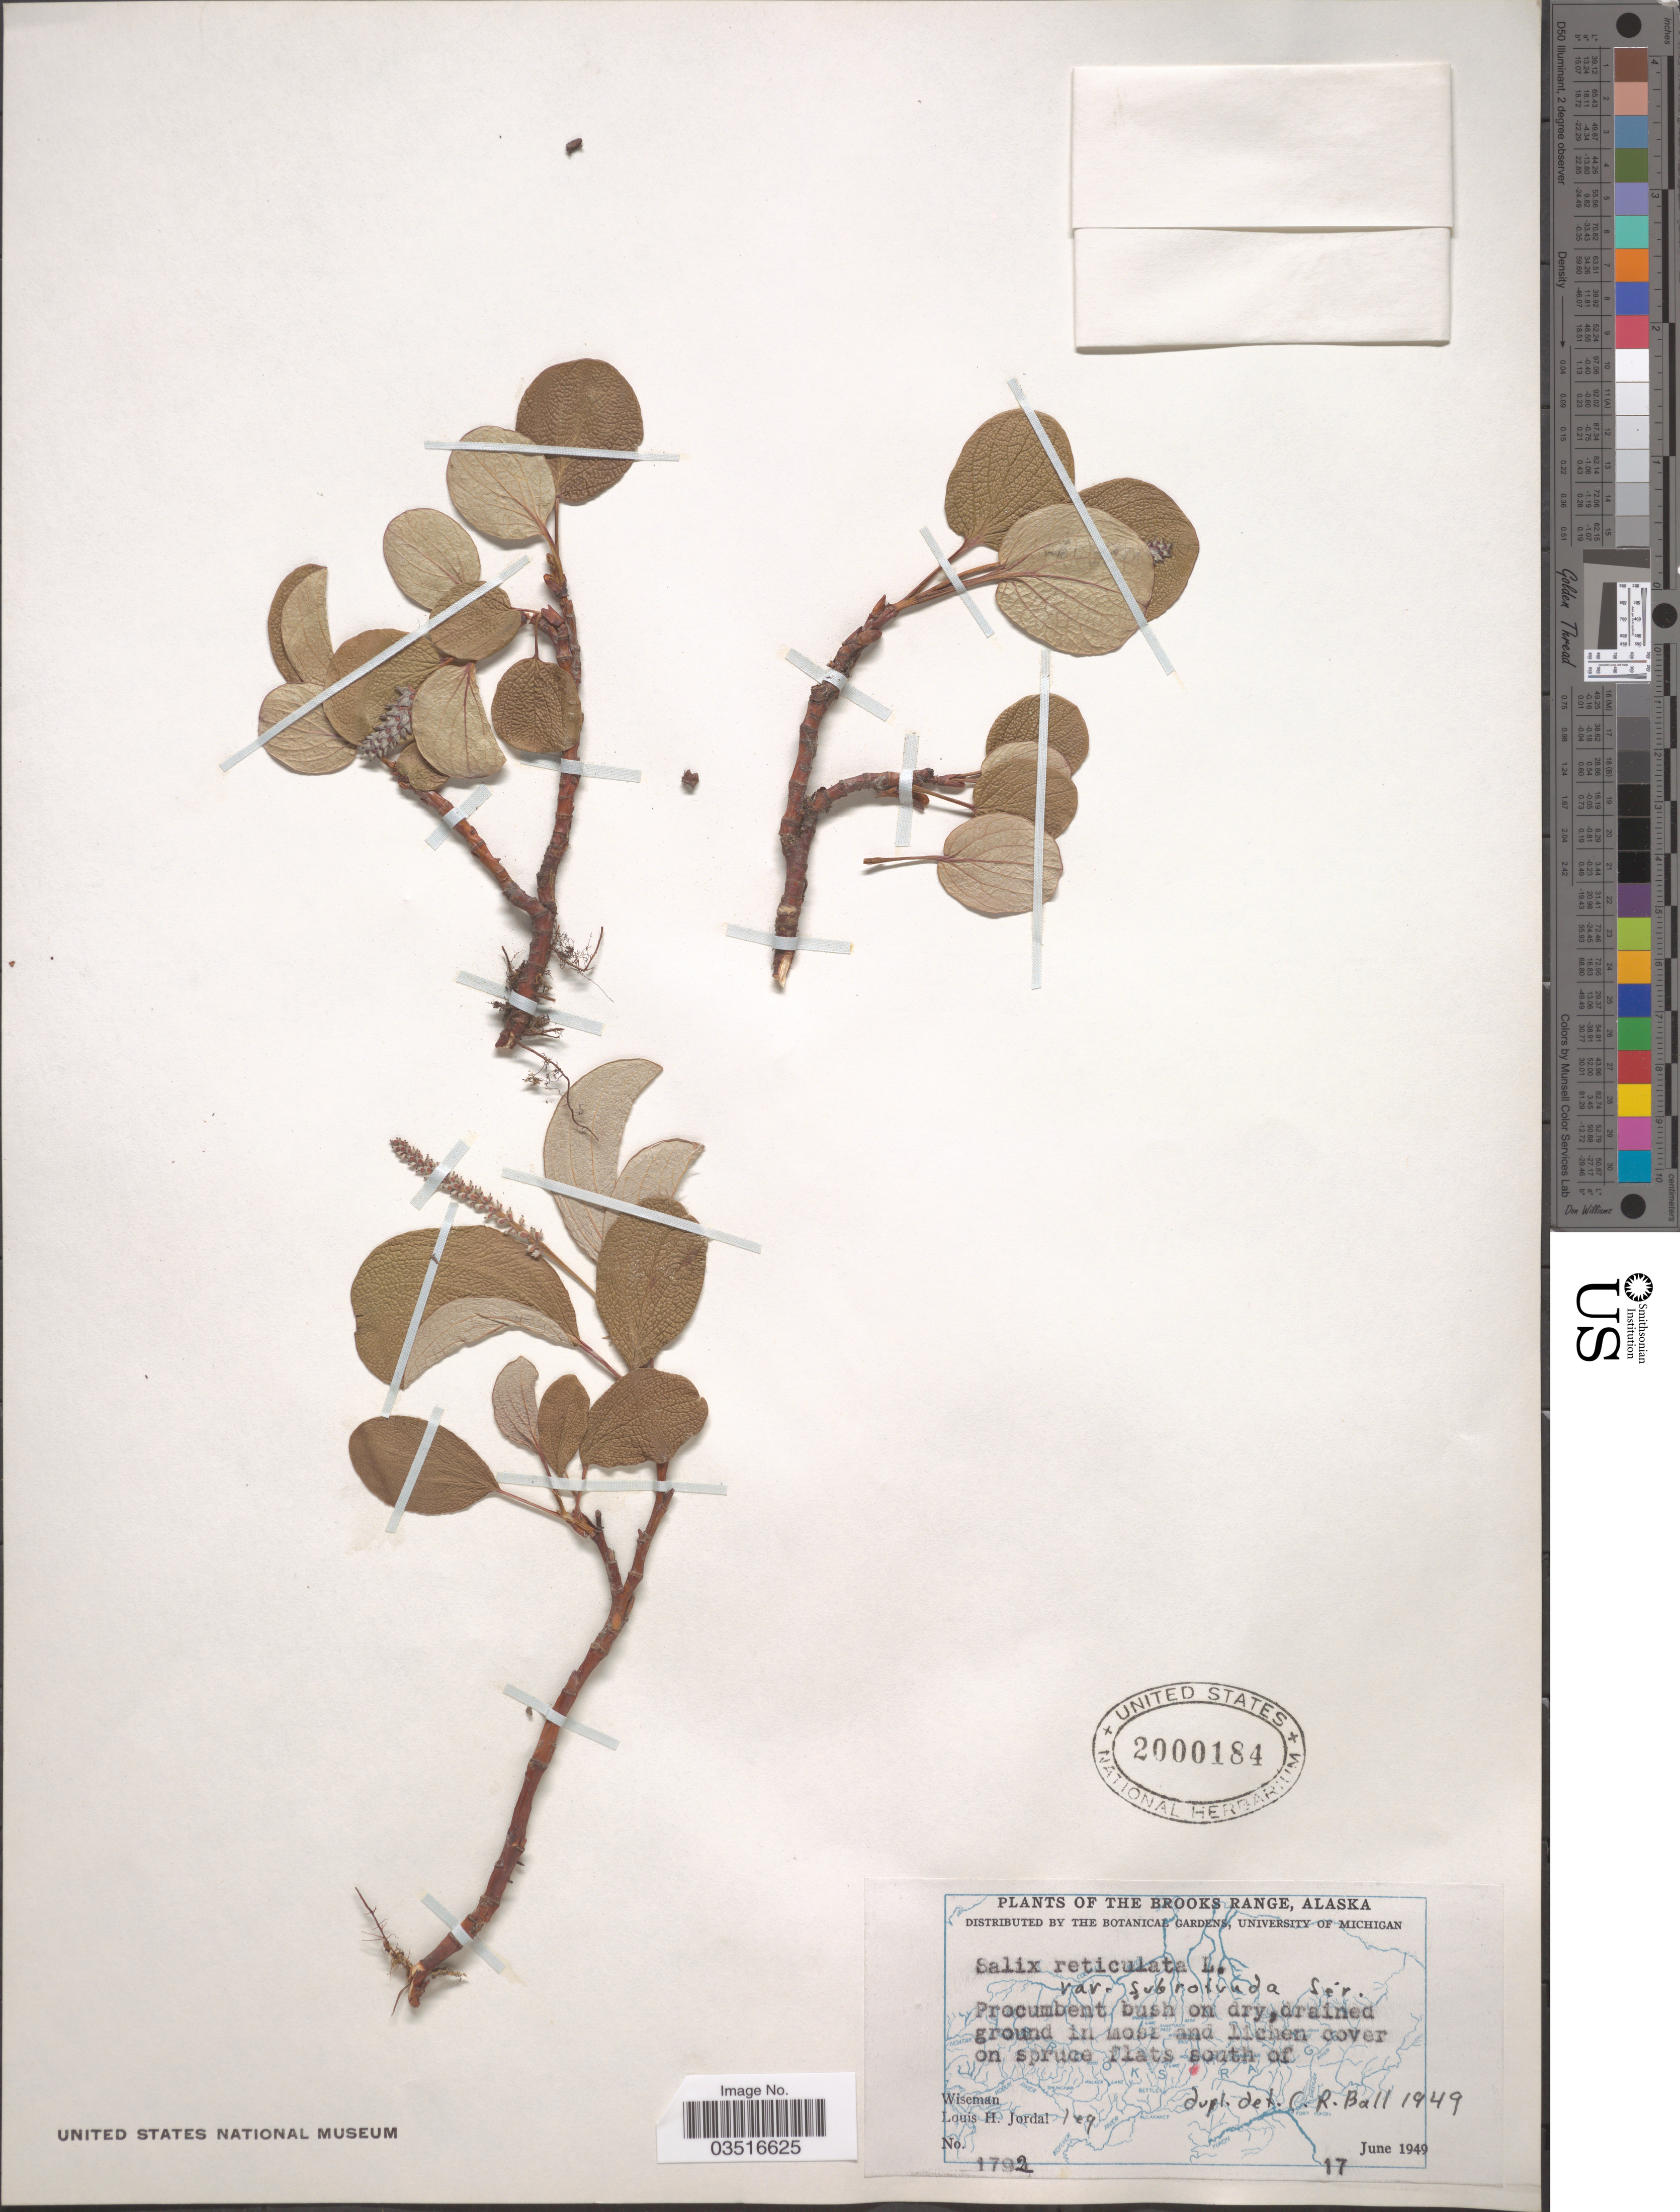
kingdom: Plantae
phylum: Tracheophyta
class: Magnoliopsida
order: Malpighiales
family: Salicaceae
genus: Salix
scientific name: Salix reticulata var. subrotunda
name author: Ser.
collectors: L. Jordal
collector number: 1792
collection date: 1949-06-17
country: United States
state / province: Alaska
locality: The Brooks Range. South of Wiseman.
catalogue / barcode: US 2000184